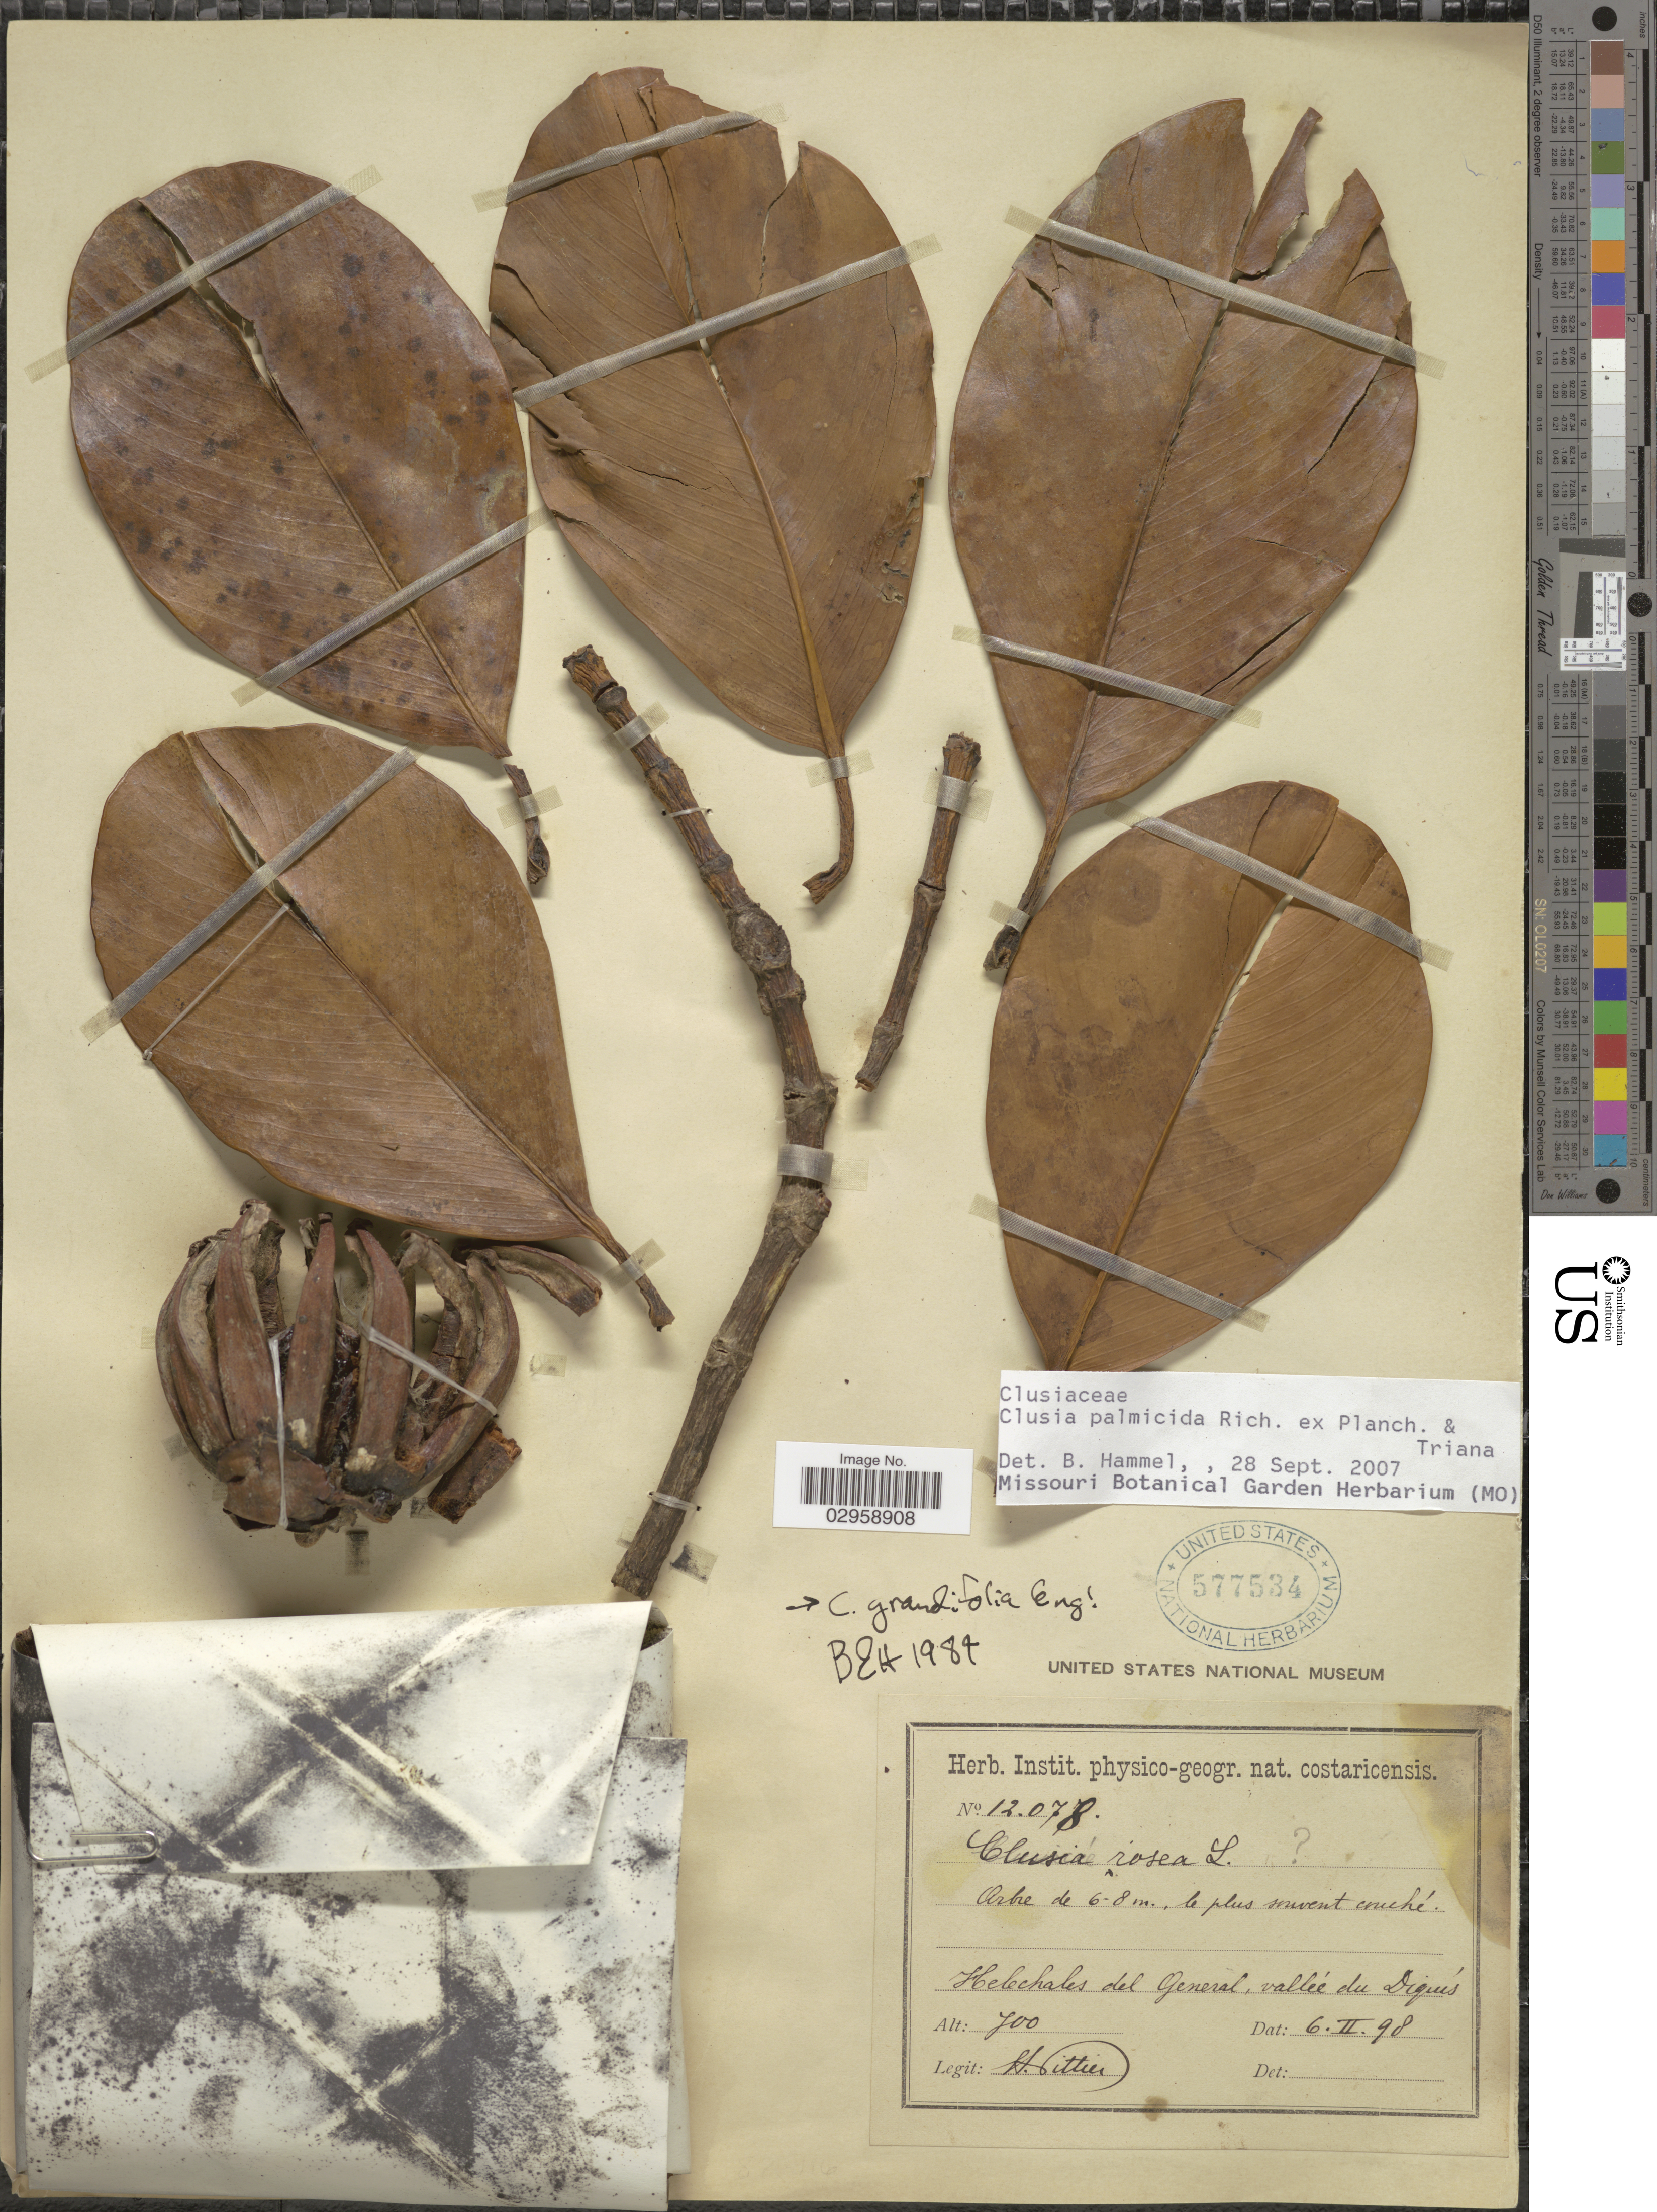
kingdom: Plantae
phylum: Tracheophyta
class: Magnoliopsida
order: Malpighiales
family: Clusiaceae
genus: Clusia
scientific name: Clusia palmicida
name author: Rich.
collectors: H. F. Pittier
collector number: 12078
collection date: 1898-02-06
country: Costa Rica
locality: Helechales del General, vallée du Diquis.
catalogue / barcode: US 577534